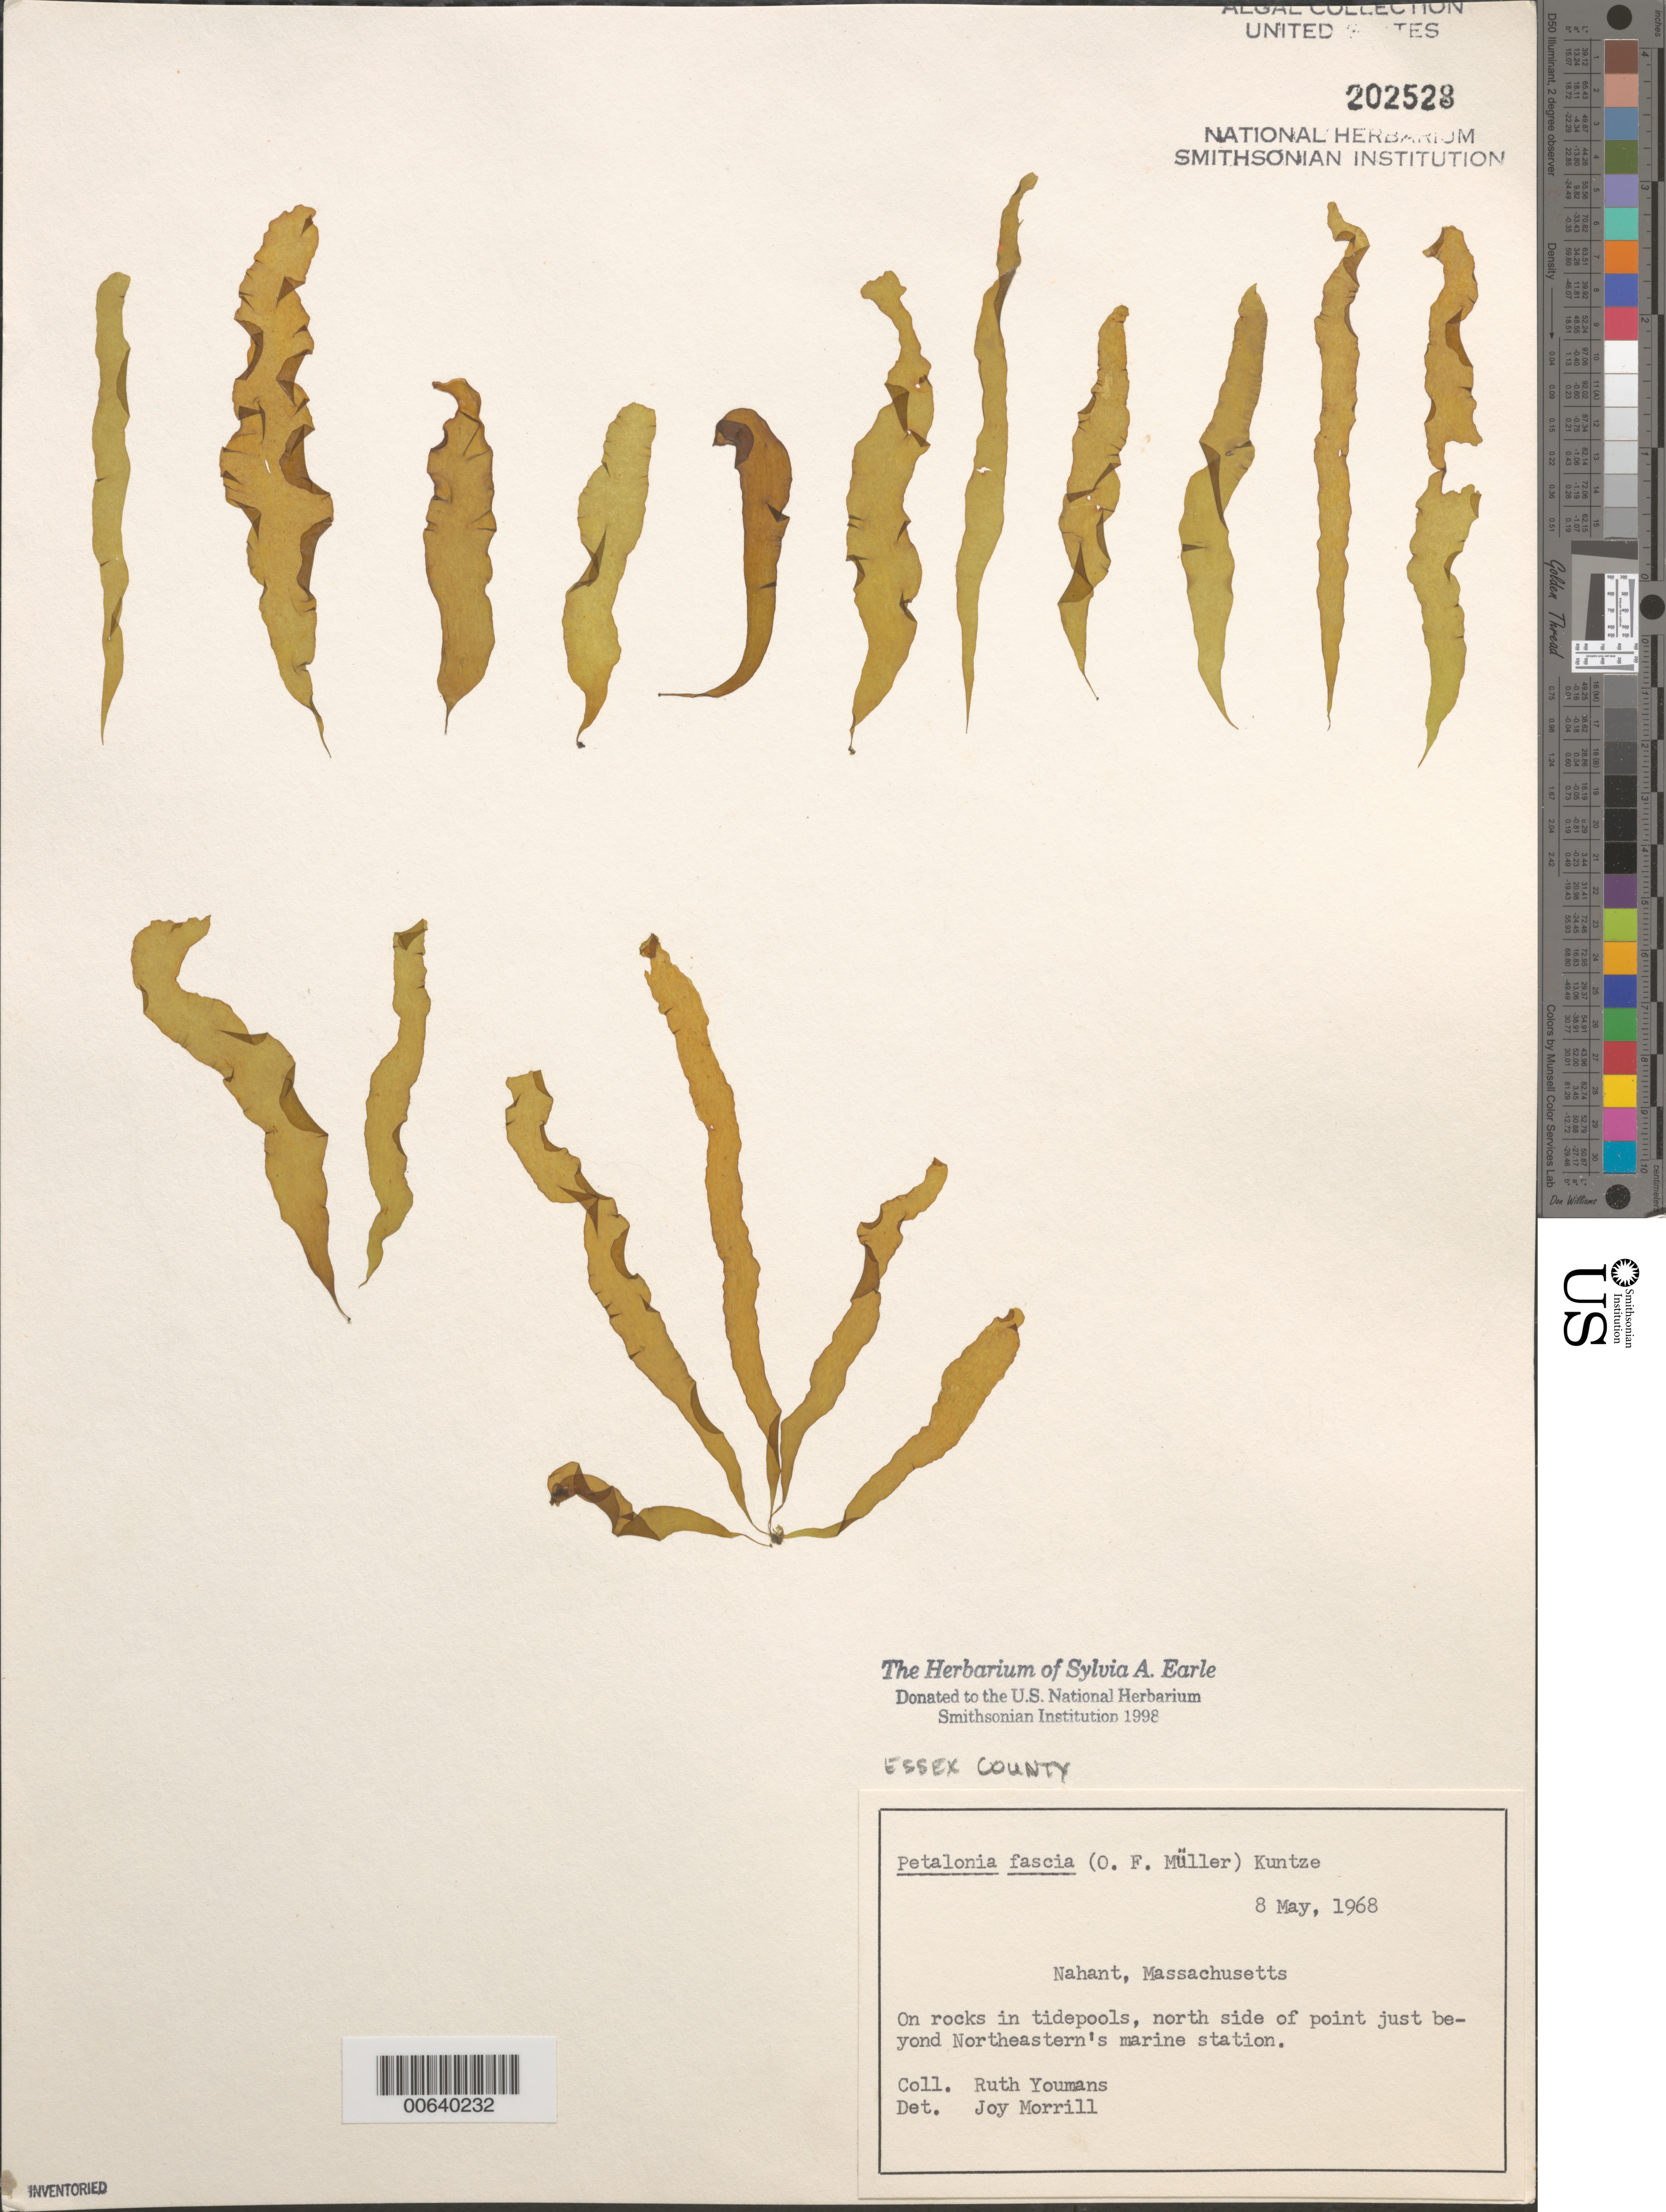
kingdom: Chromista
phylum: Ochrophyta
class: Phaeophyceae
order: Scytosiphonales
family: Scytosiphonaceae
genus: Petalonia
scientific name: Petalonia fascia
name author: (O.F. Müller) Kuntze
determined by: Morrill, J.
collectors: R. Youmans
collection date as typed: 08 May 1968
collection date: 1968-05-08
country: United States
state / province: Massachusetts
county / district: Essex County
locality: Point just beyond Northeastern University's marine station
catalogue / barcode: US 202528